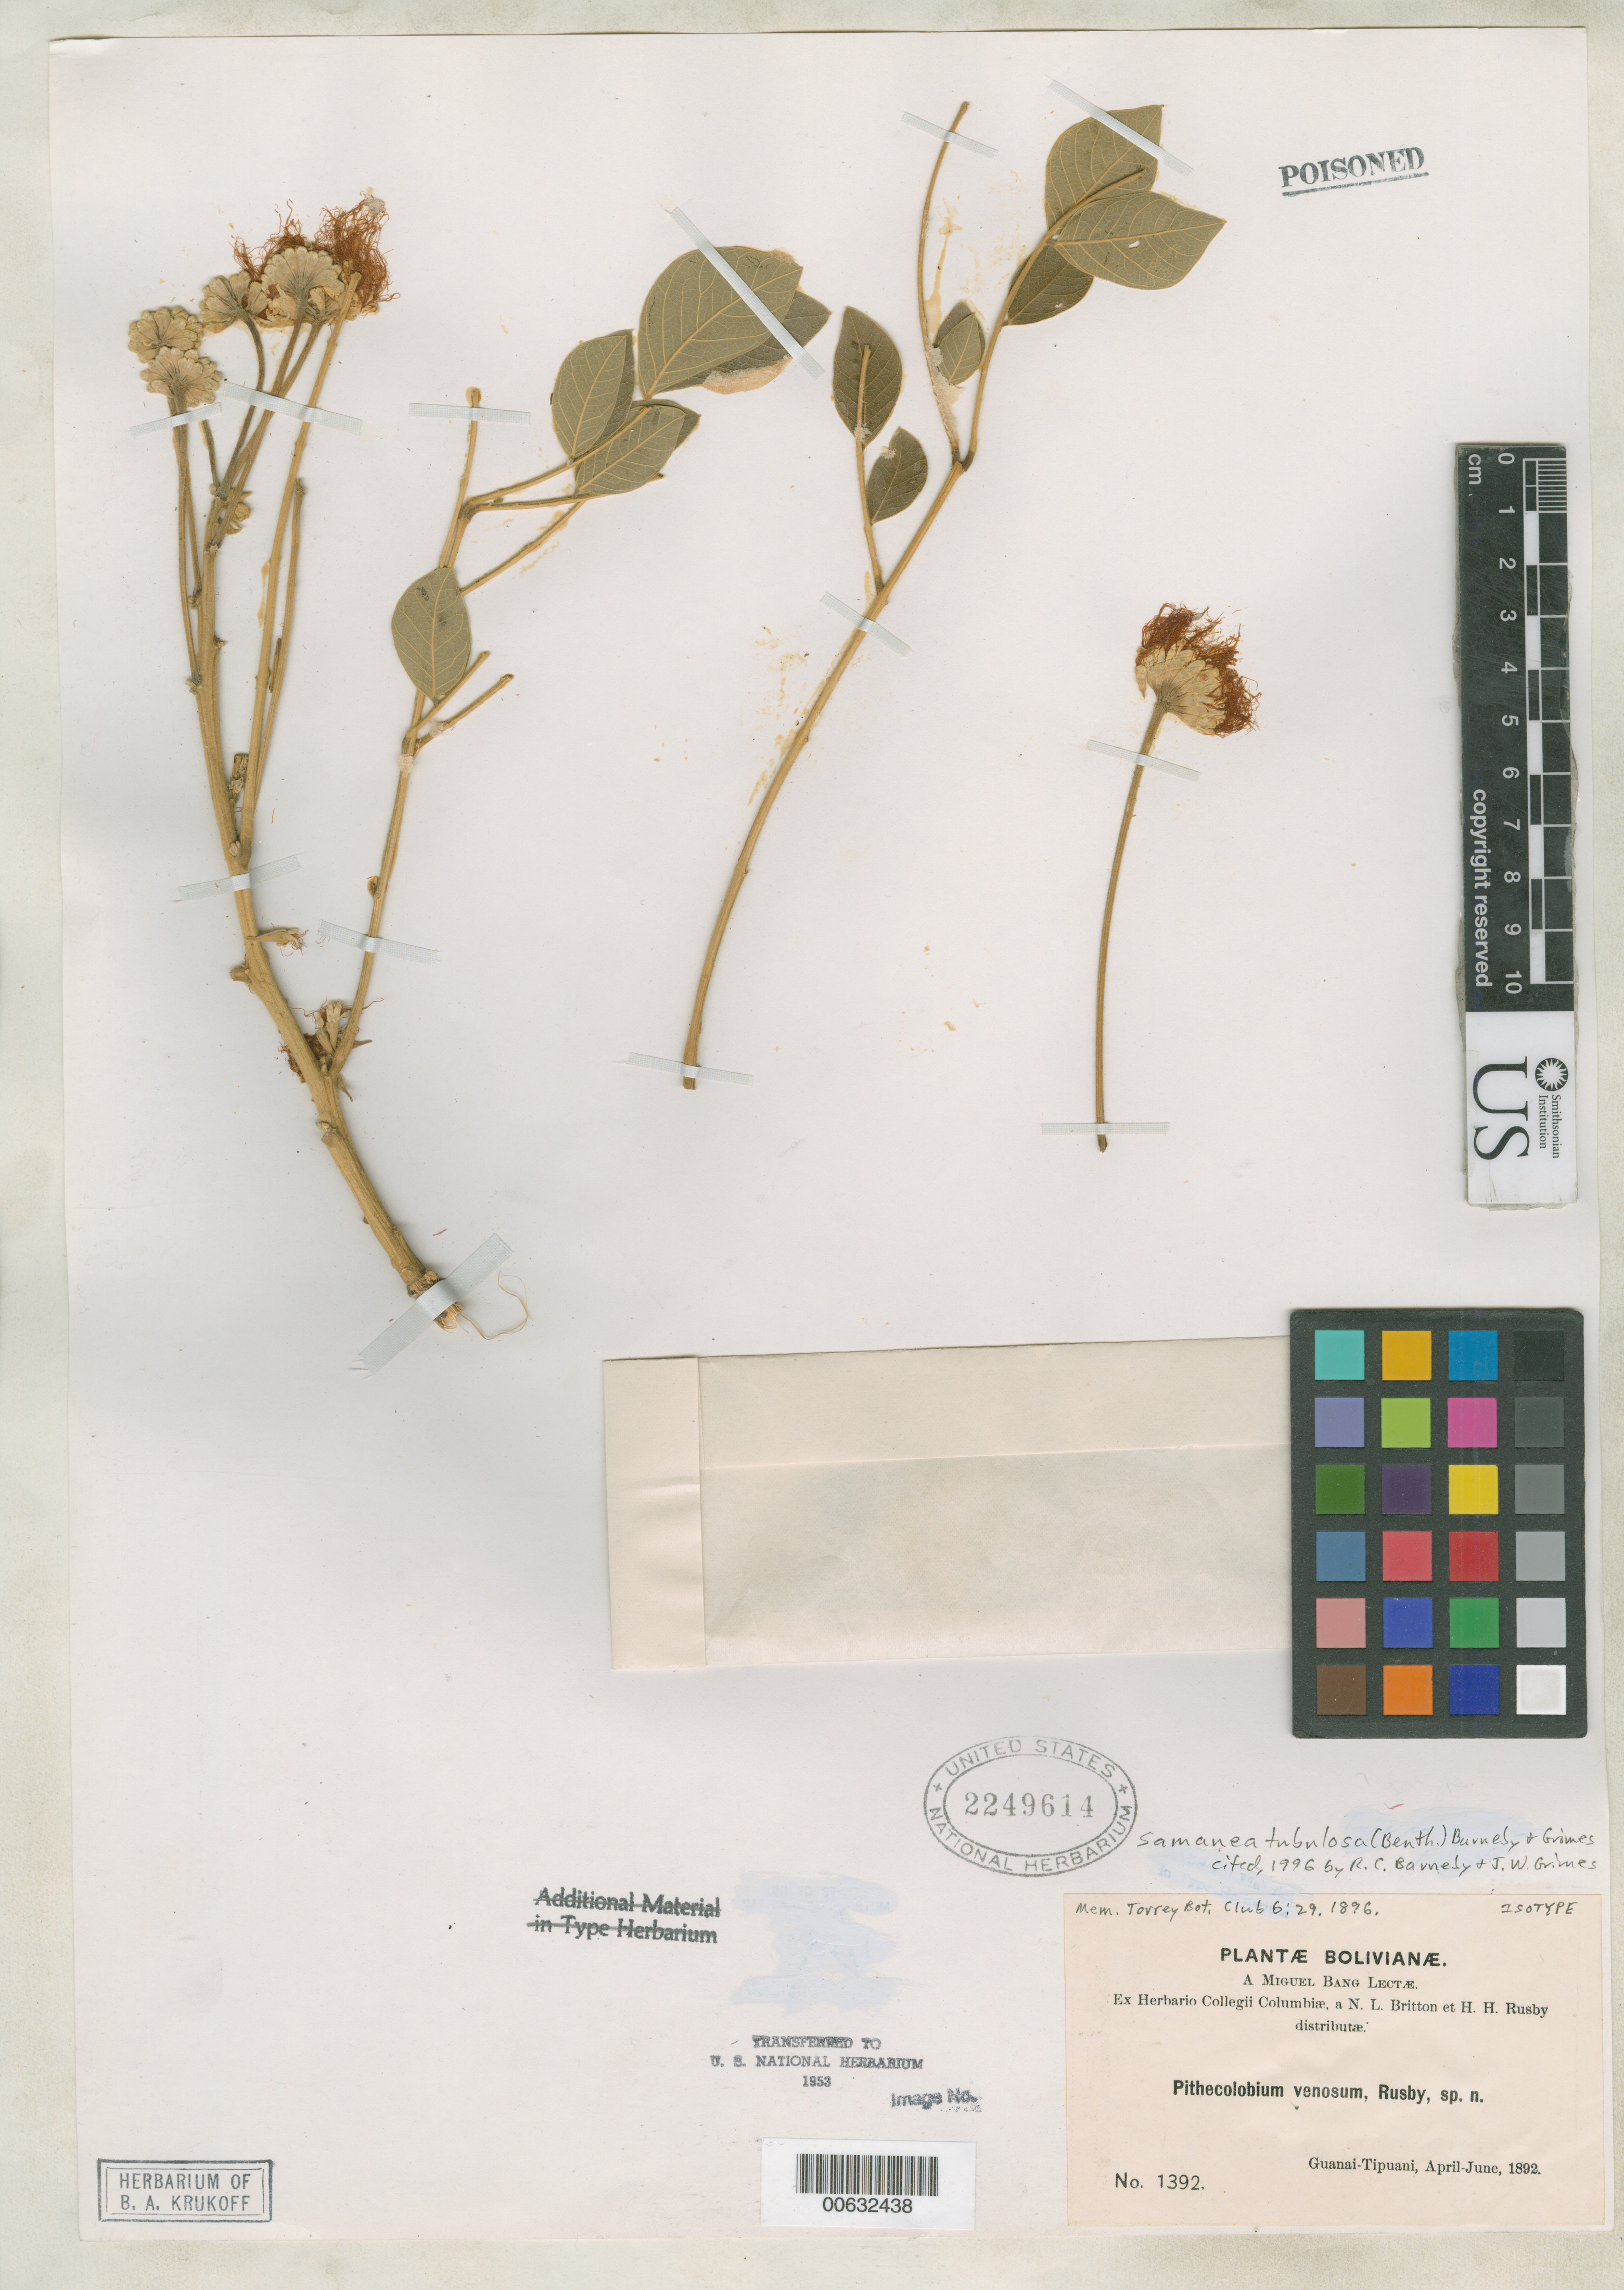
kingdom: Plantae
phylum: Tracheophyta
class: Magnoliopsida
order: Fabales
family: Fabaceae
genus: Pithecellobium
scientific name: Pithecellobium venosum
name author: Rusby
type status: Isotype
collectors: M. Bang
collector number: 1392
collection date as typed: Apr 1892 to -- Jun 1892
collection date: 1892-04/1892-06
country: Bolivia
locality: Guanai, Tipuani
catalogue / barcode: US 2249614